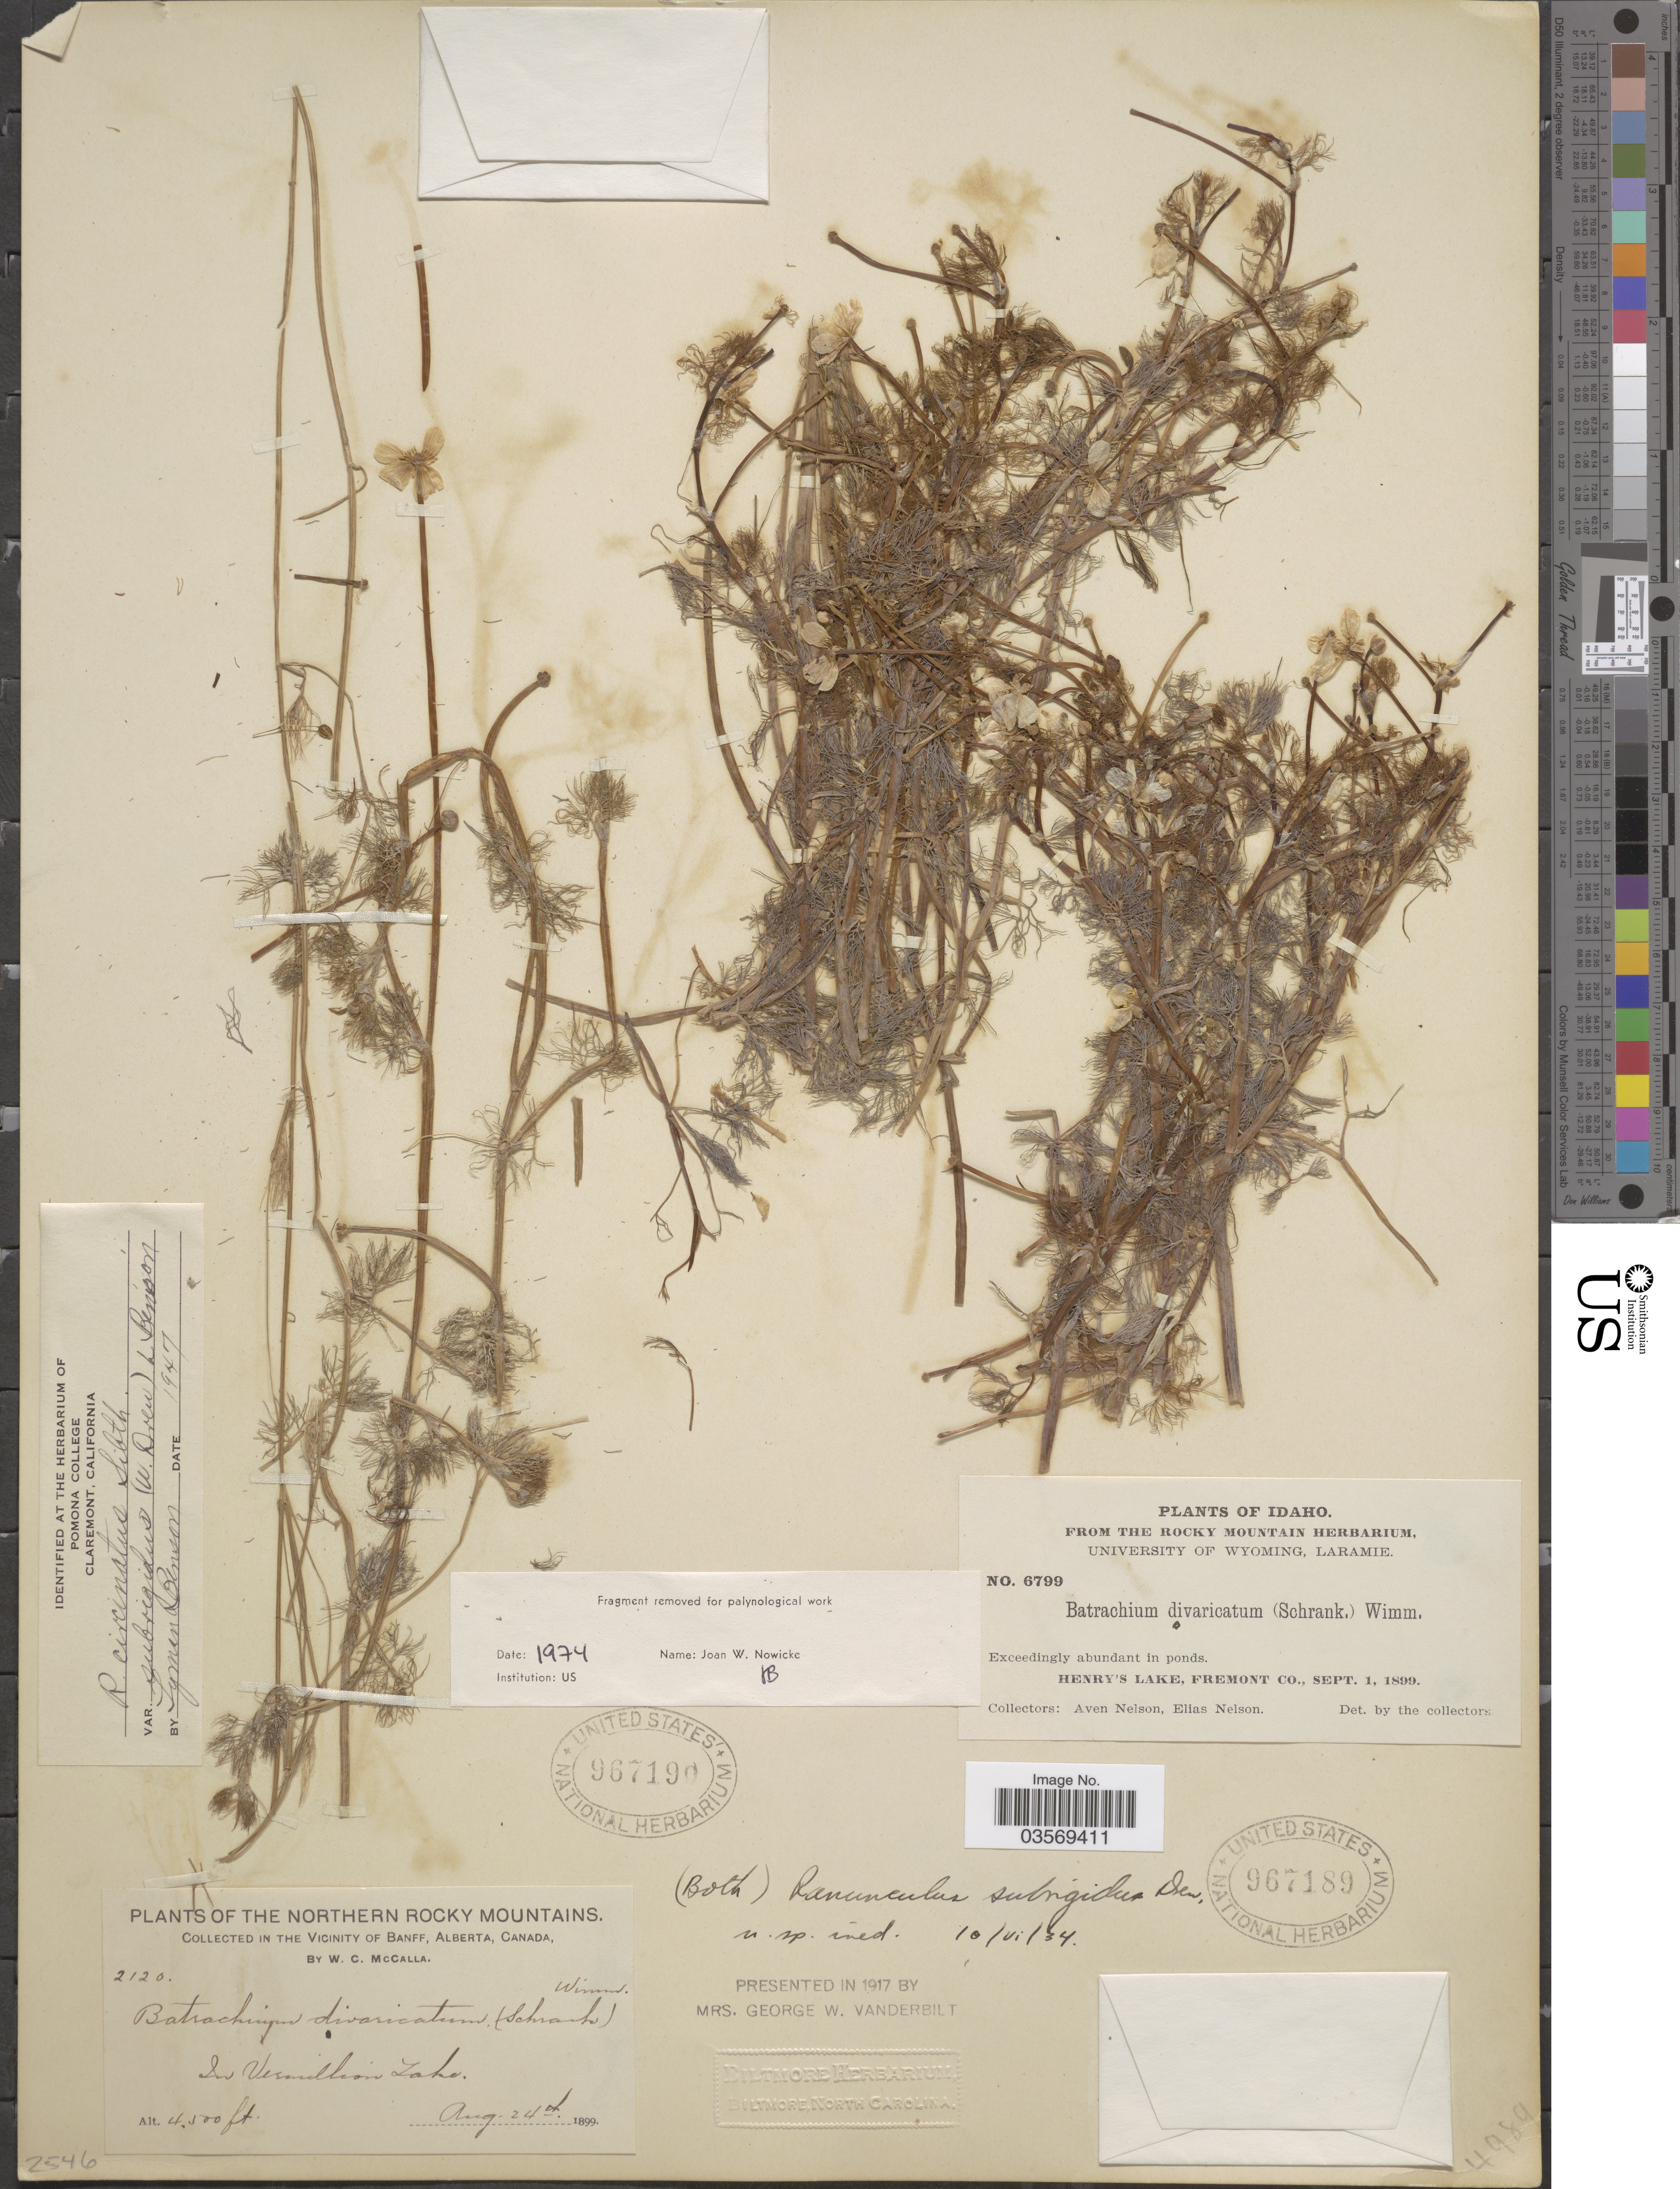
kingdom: Plantae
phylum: Tracheophyta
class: Magnoliopsida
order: Ranunculales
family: Ranunculaceae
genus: Ranunculus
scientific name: Ranunculus subrigidus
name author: W.B. Drew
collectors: W. McCalla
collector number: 2120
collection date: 1899-08-24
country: Canada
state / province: Alberta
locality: Northern Rocky Mountains. Vicinity of Banff. In Vermillion Lake.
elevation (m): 1372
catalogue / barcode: US 967190-2